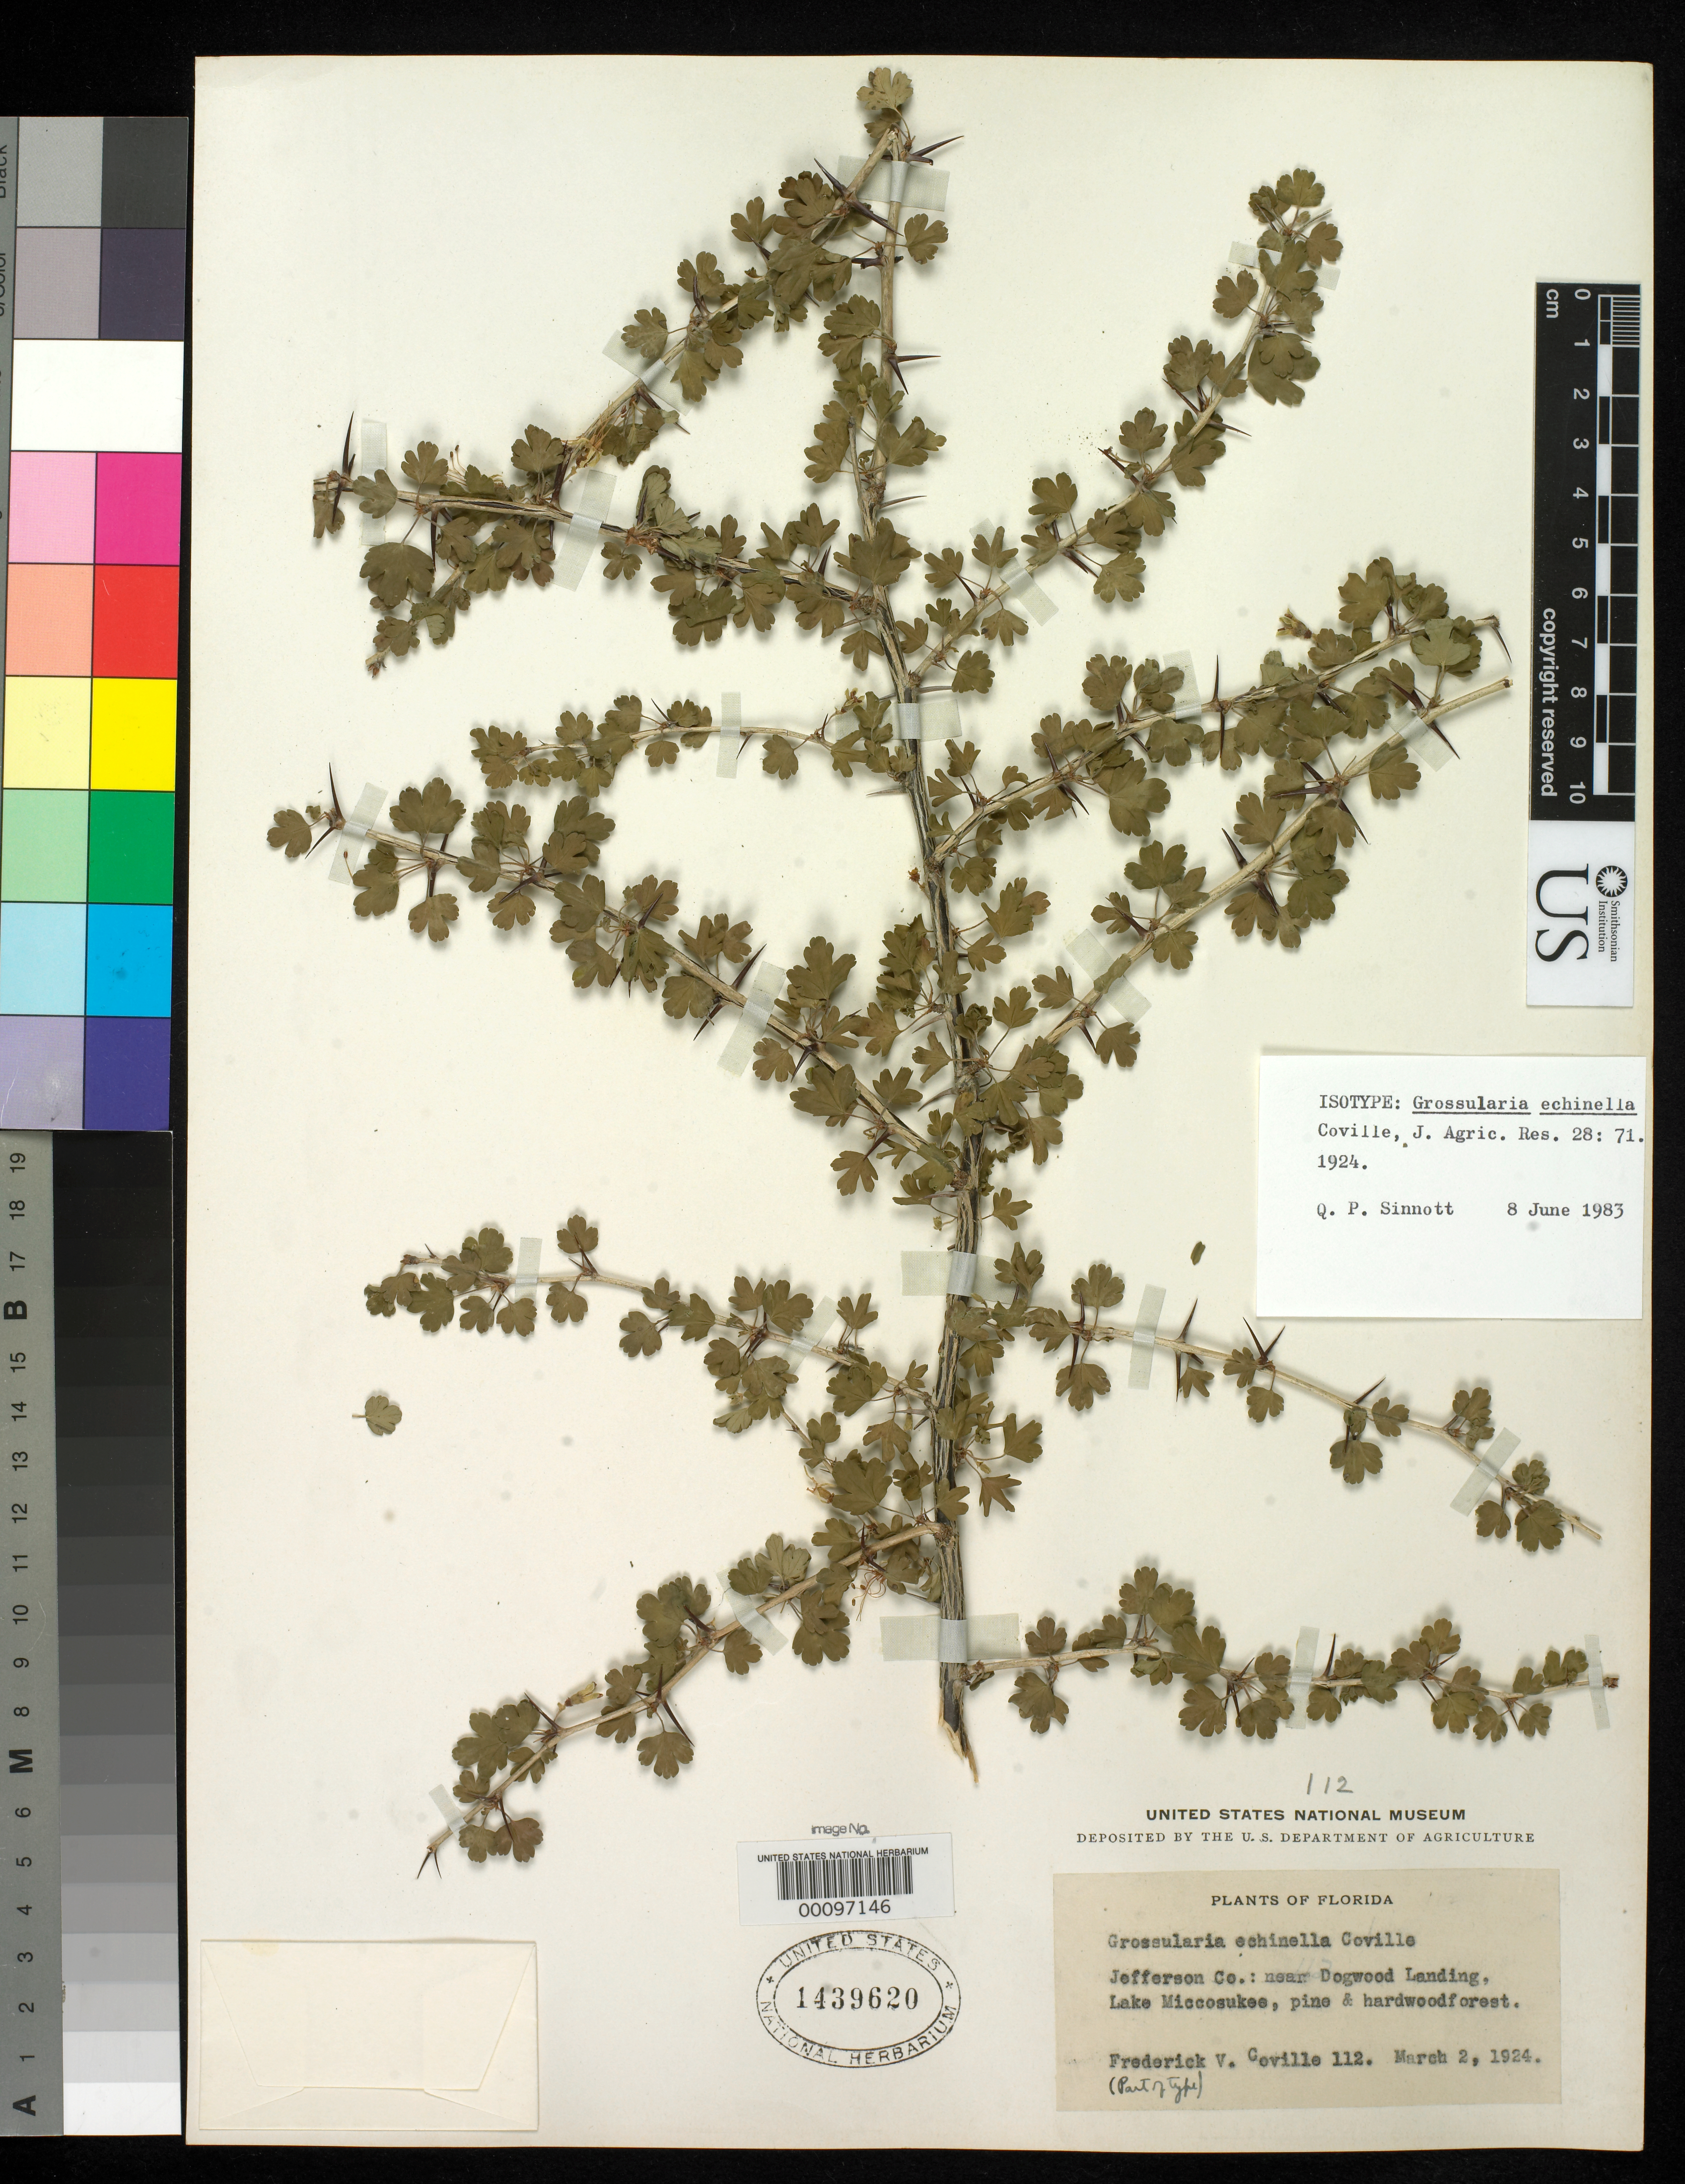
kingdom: Plantae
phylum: Tracheophyta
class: Magnoliopsida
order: Saxifragales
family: Grossulariaceae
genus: Grossularia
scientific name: Grossularia echinella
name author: Coville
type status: Isotype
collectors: F. V. Coville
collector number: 112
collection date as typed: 02 Mar 1924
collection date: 1924-03-02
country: United States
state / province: Florida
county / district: Jefferson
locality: Near Dogwood Landing, Lake Miccosukee.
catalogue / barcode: US 1439620